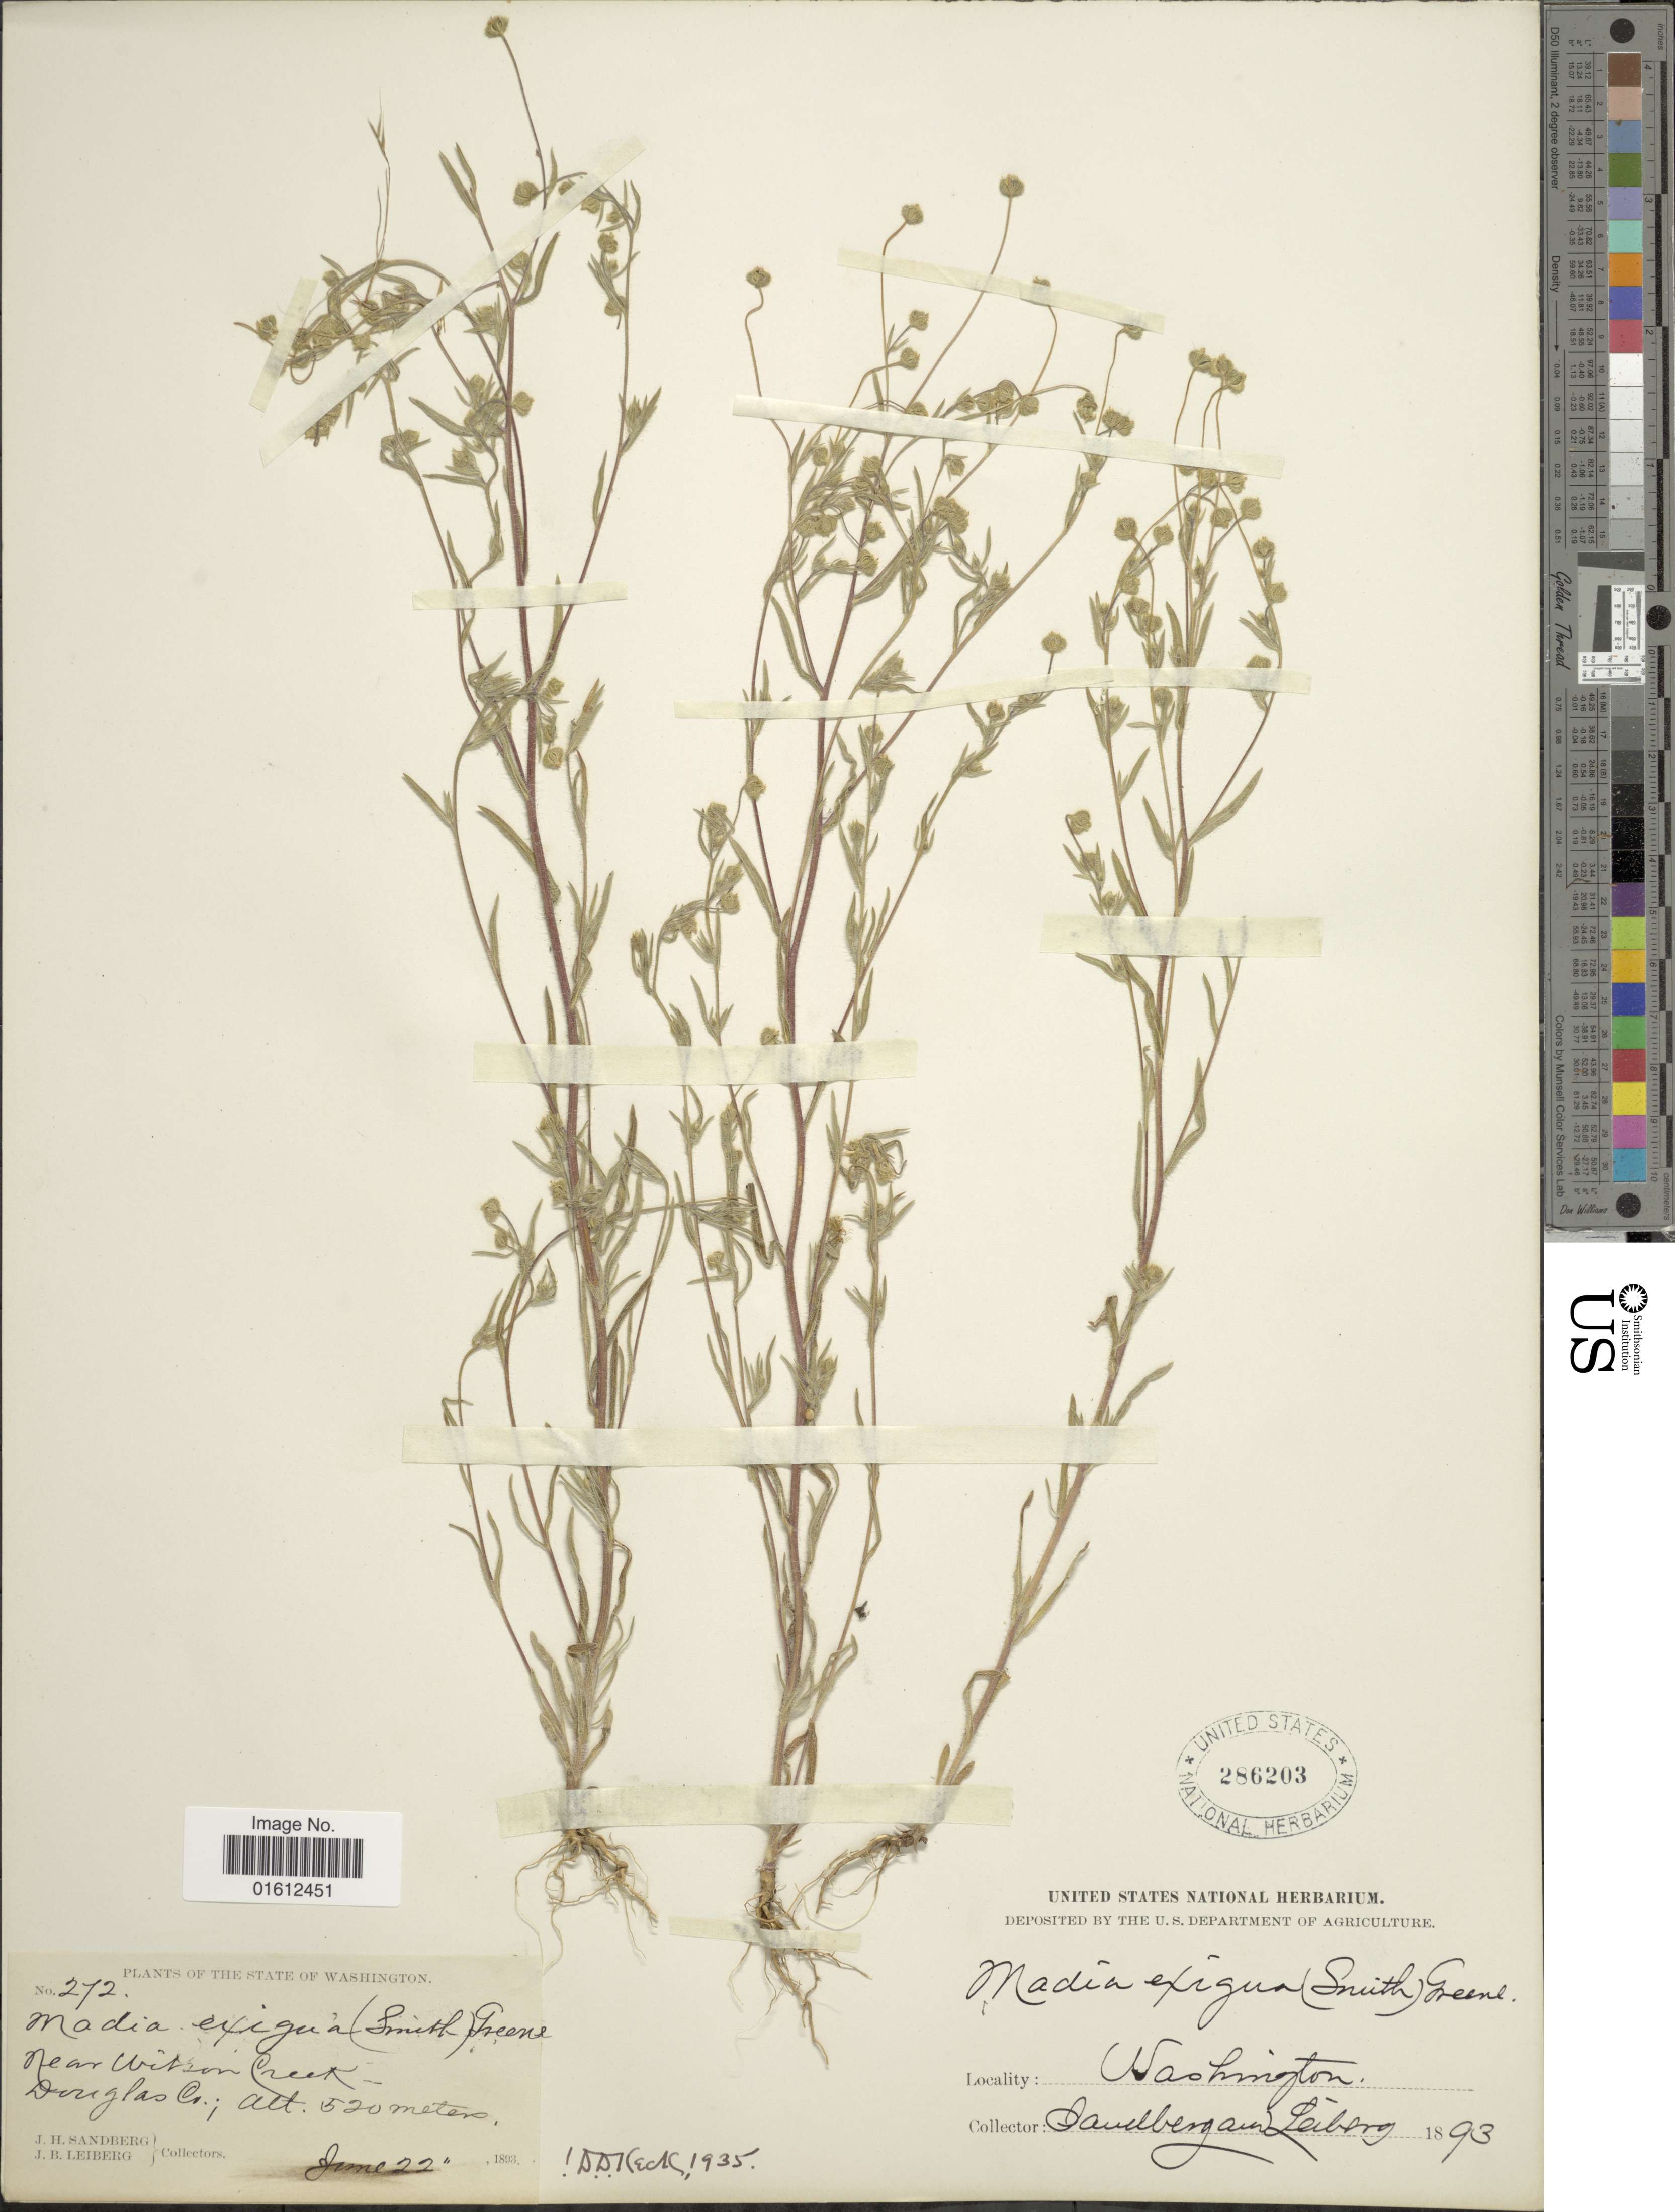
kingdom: Plantae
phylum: Tracheophyta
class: Magnoliopsida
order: Asterales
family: Asteraceae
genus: Madia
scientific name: Madia exigua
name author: (Sm.) A. Gray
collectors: J. H. Sandberg & J. B. Leiberg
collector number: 272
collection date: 1893-06-22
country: United States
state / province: Washington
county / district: Douglas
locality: Near Witson Creek - Douglas Co.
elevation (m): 520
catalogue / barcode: US 286203